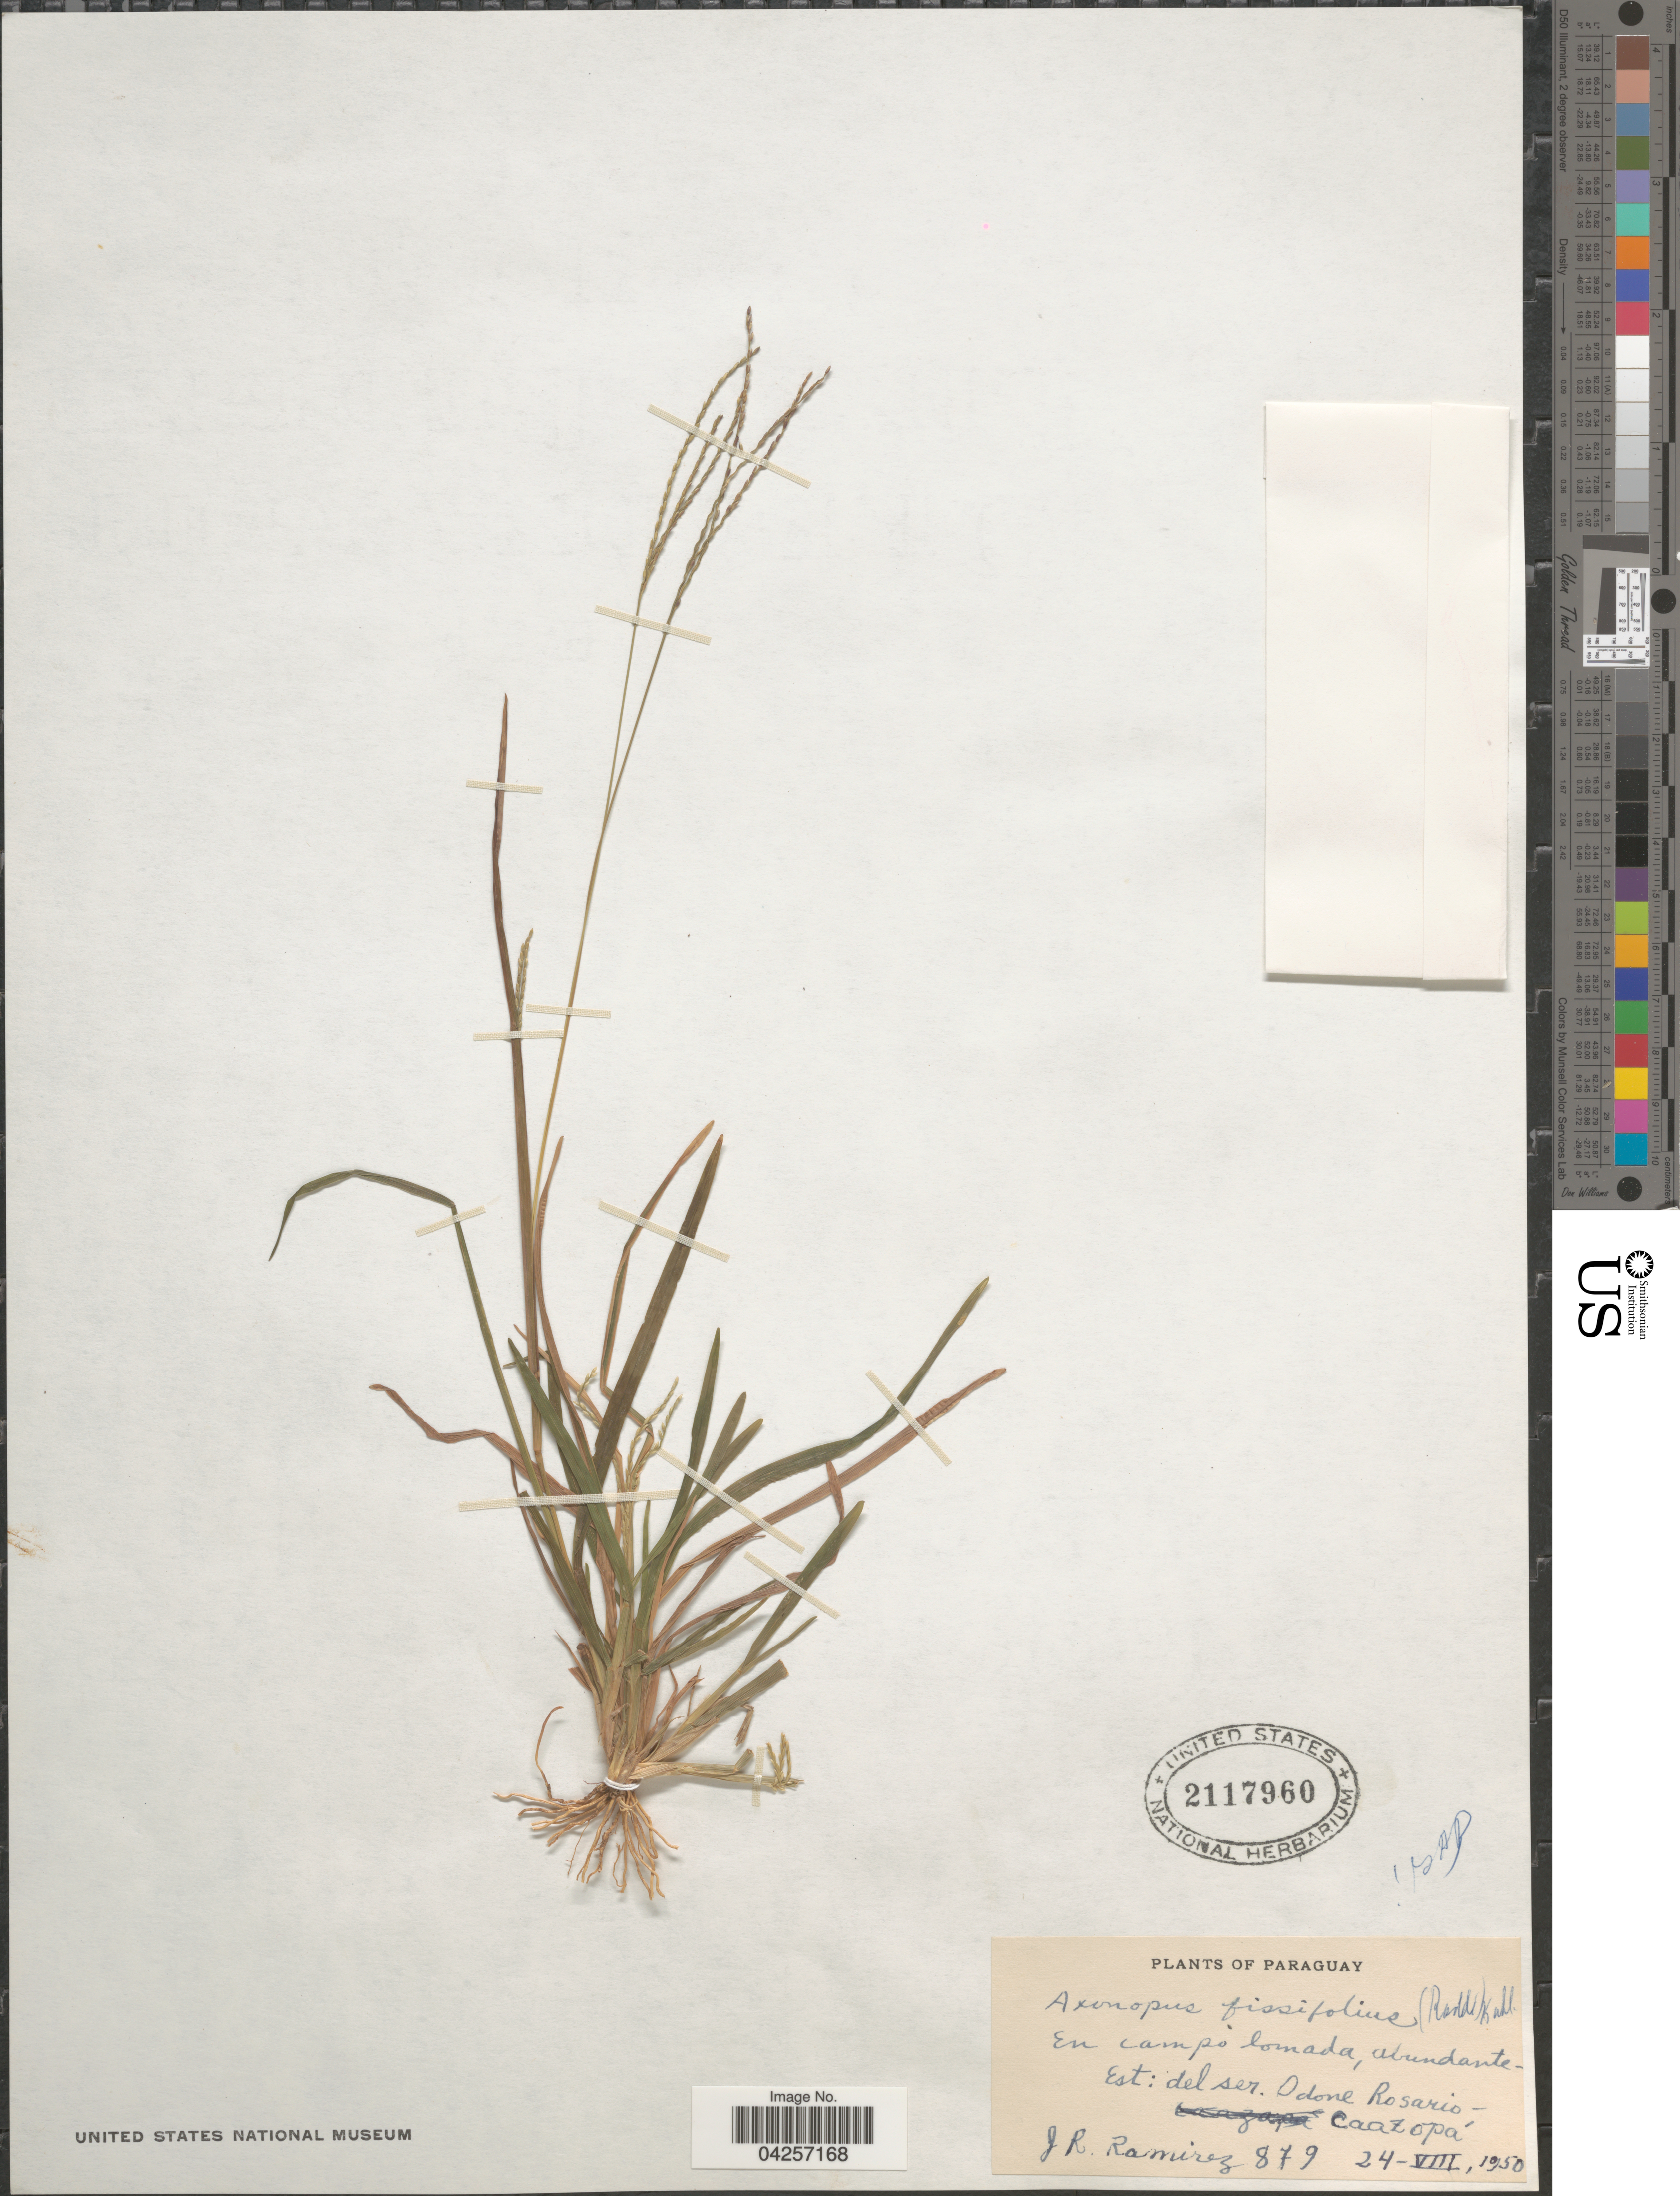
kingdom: Plantae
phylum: Tracheophyta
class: Liliopsida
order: Poales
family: Poaceae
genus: Axonopus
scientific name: Axonopus fissifolius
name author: (Raddi) Kuhlm.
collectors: J. Ramirez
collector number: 879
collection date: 1950-08-24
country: Paraguay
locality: Est: del ser. Odone Rosario. Caazopá.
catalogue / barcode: US 2117960